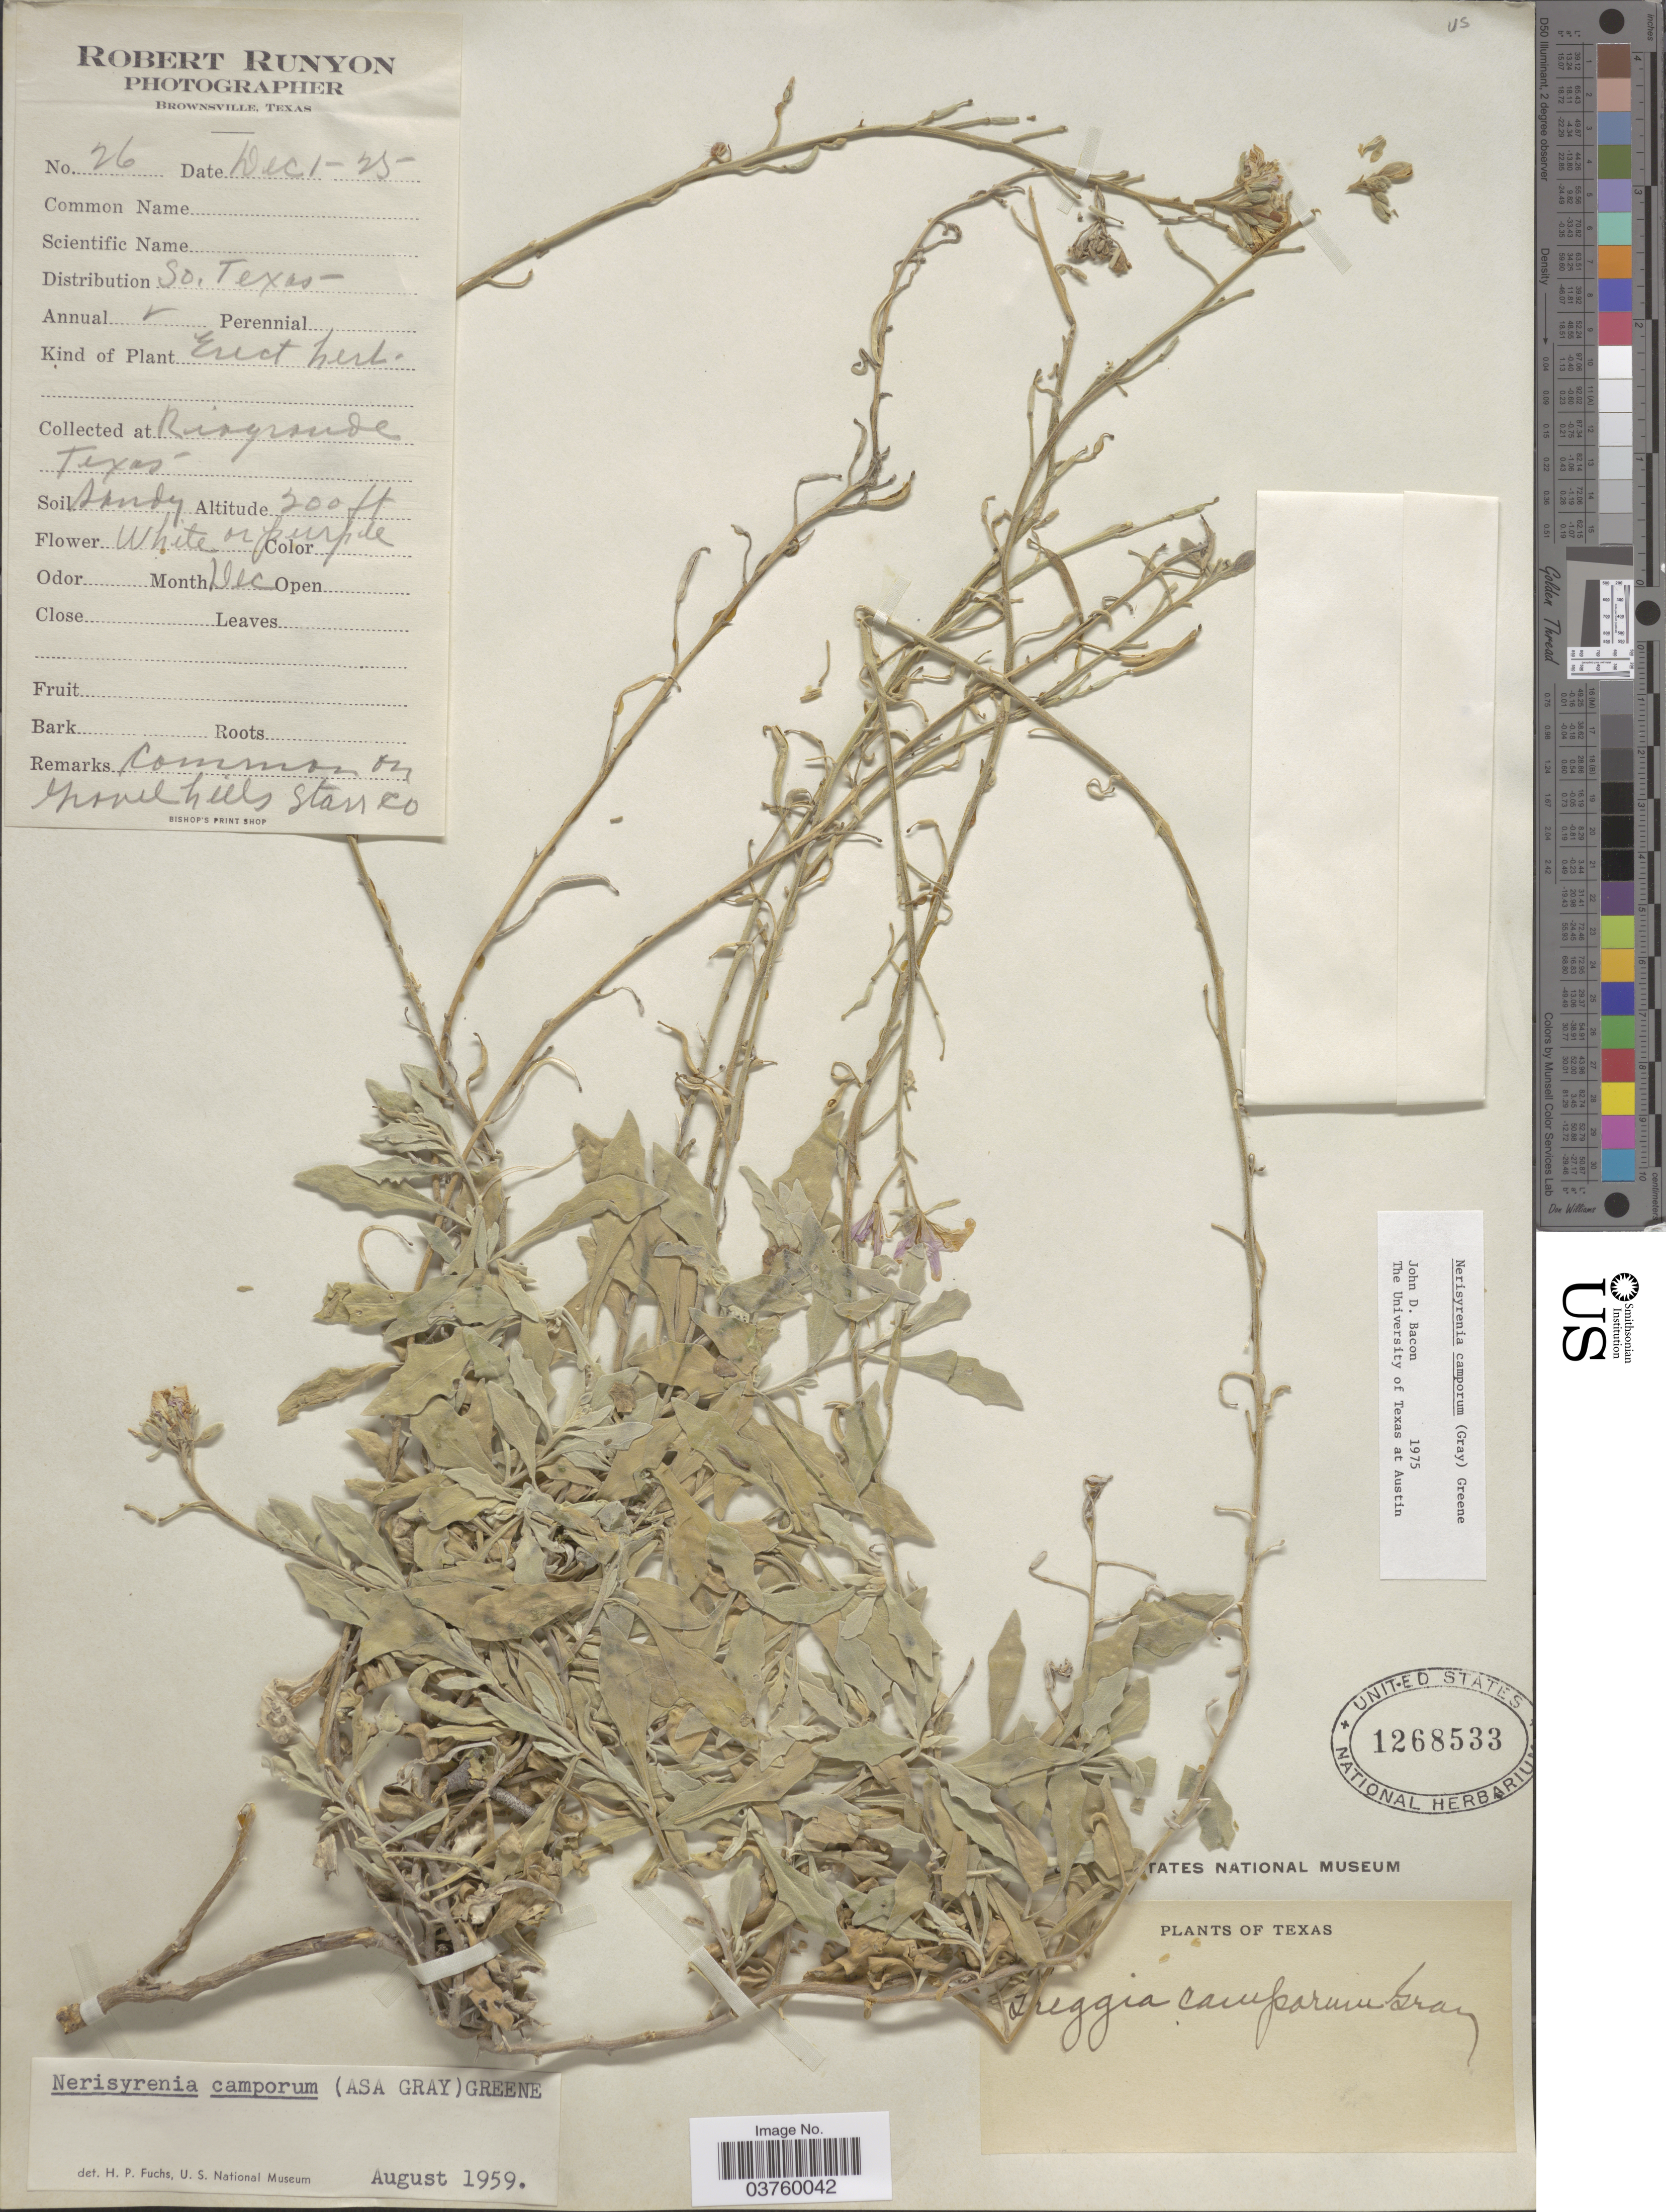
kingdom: Plantae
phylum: Tracheophyta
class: Magnoliopsida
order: Brassicales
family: Brassicaceae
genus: Nerisyrenia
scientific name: Nerisyrenia camporum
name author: (A. Gray) Greene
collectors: R. Runyon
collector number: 26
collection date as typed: Transcribed d/m/y: 1/12/25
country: United States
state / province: Texas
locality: Rio grande. Common on gravel hills Stan Co.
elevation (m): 61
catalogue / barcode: US 1268533